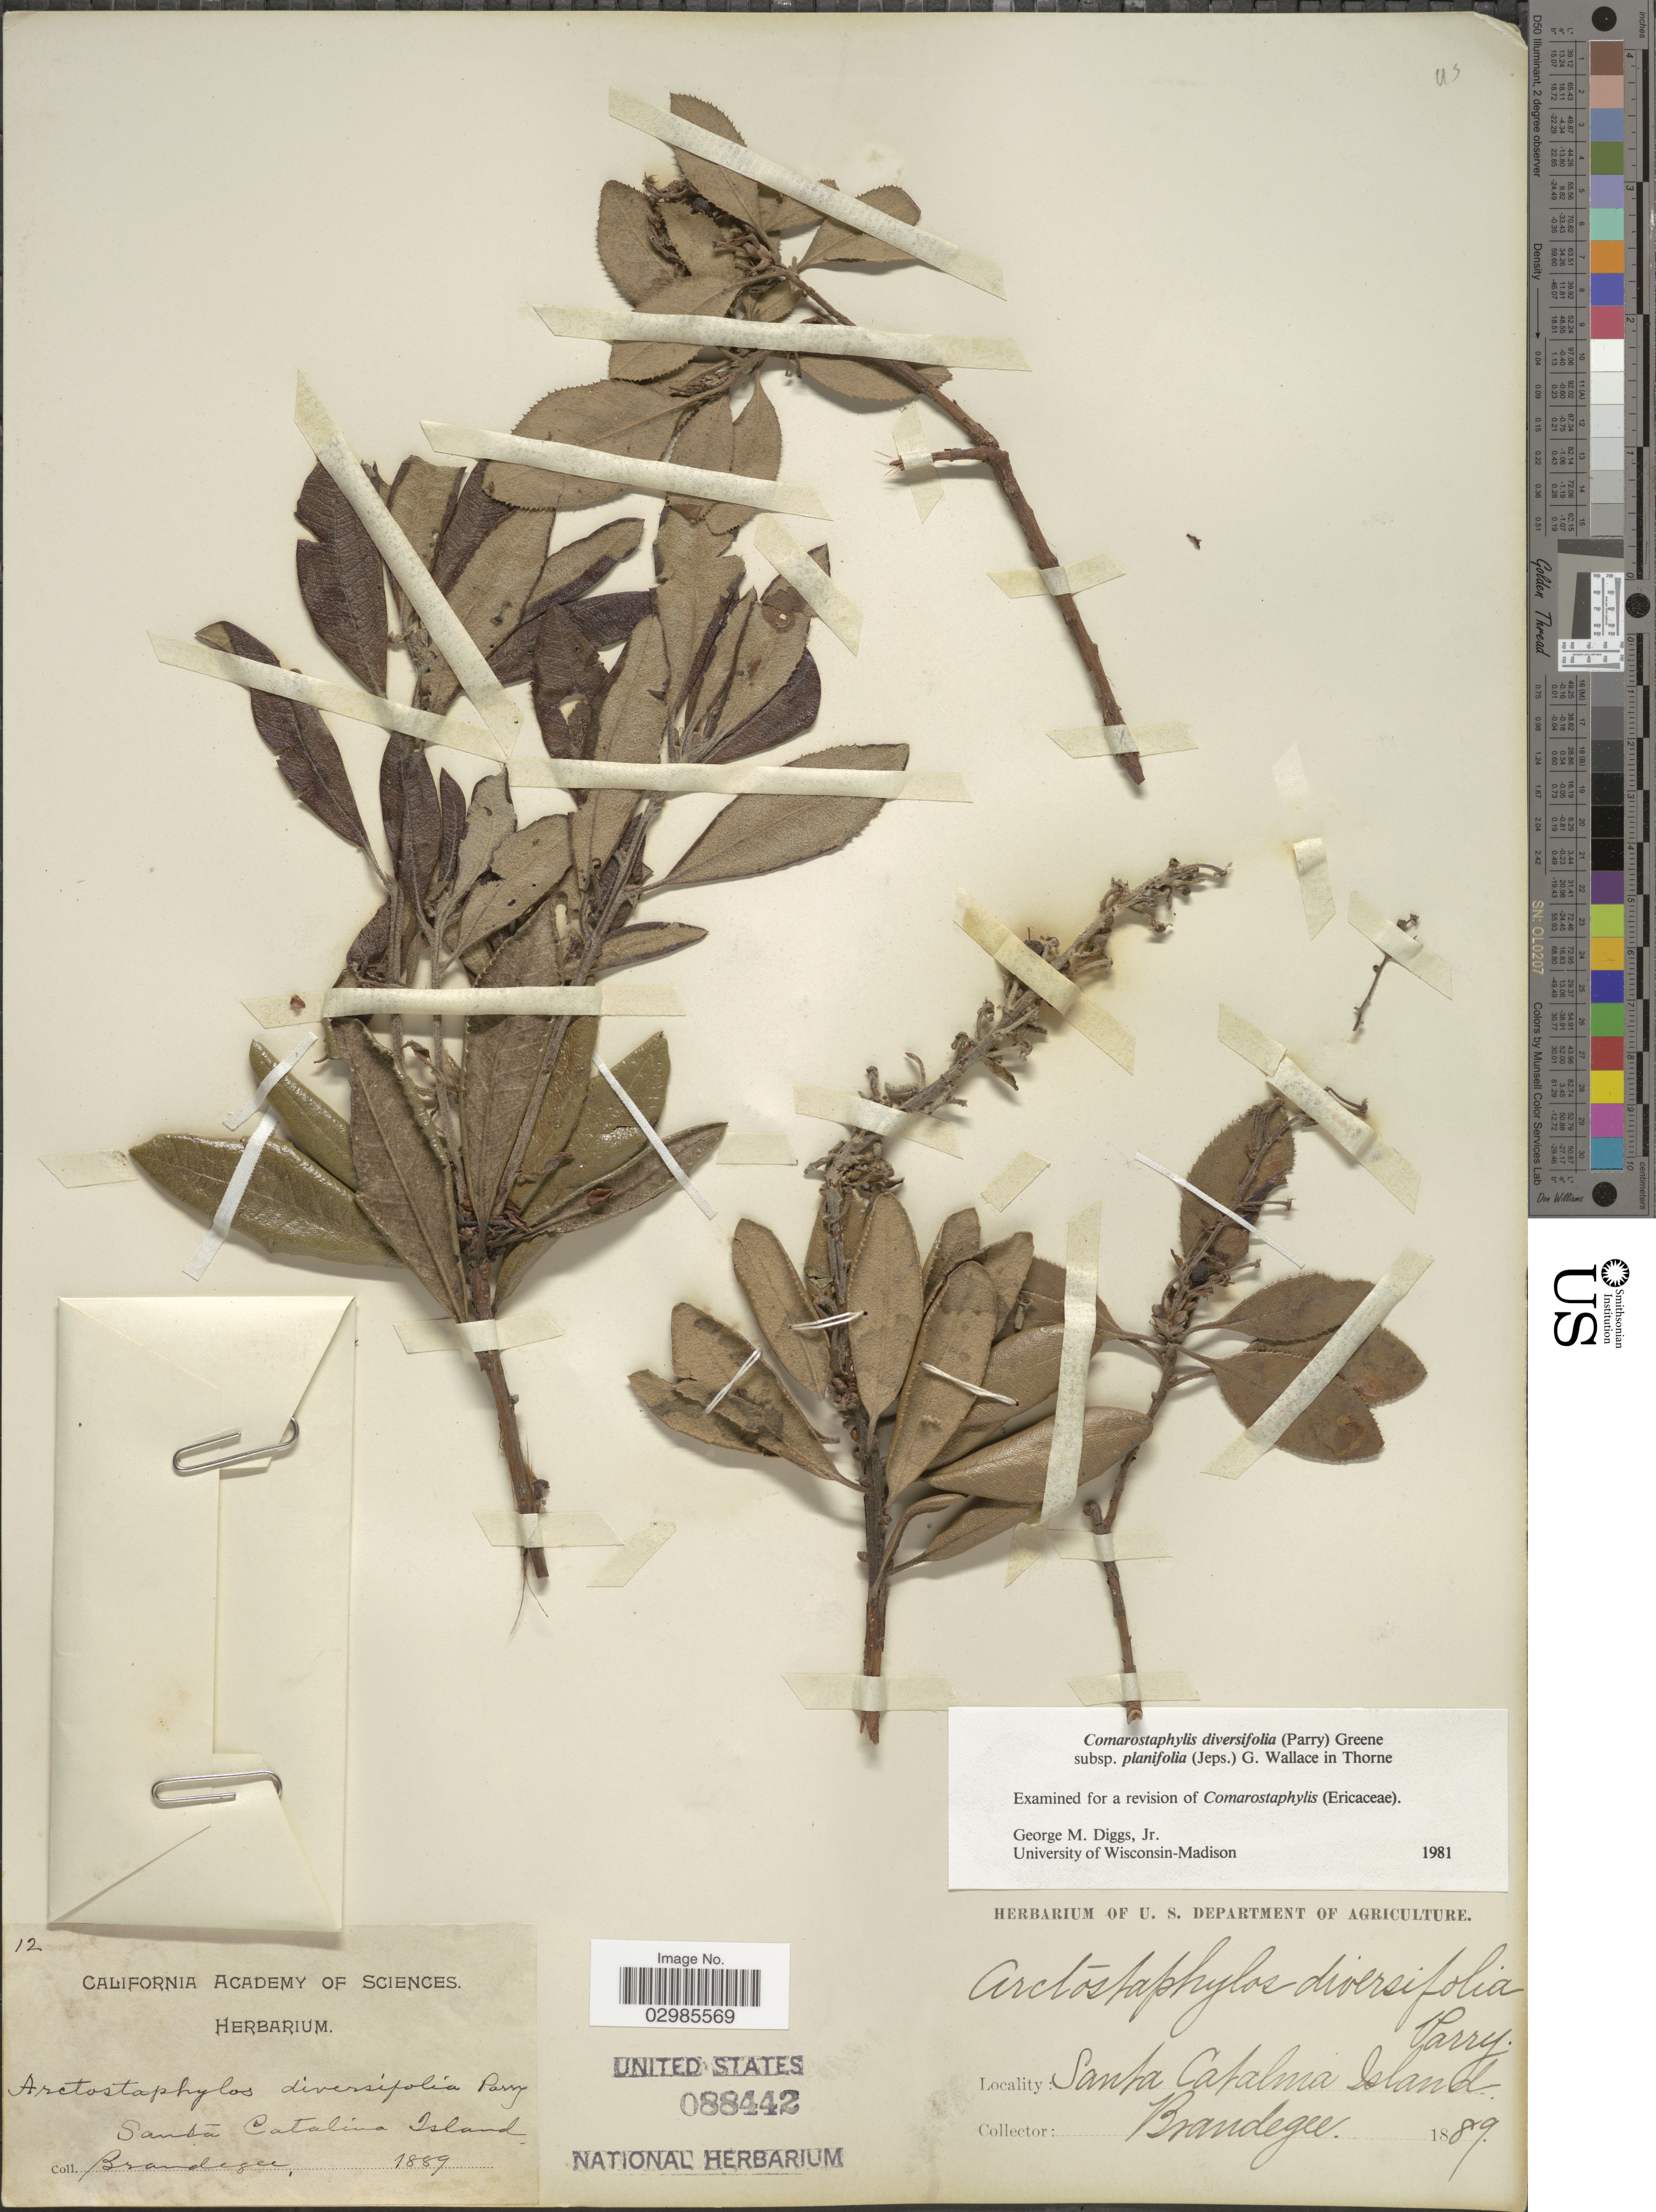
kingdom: Plantae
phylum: Tracheophyta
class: Magnoliopsida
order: Ericales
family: Ericaceae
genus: Comarostaphylis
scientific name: Comarostaphylis diversifolia subsp. planifolia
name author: (Jeps.) G.D. Wallace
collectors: -- Brandegee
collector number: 12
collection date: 1889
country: United States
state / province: California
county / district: Los Angeles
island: Santa Catalina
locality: Santa Catalina Island.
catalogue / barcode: US 88442